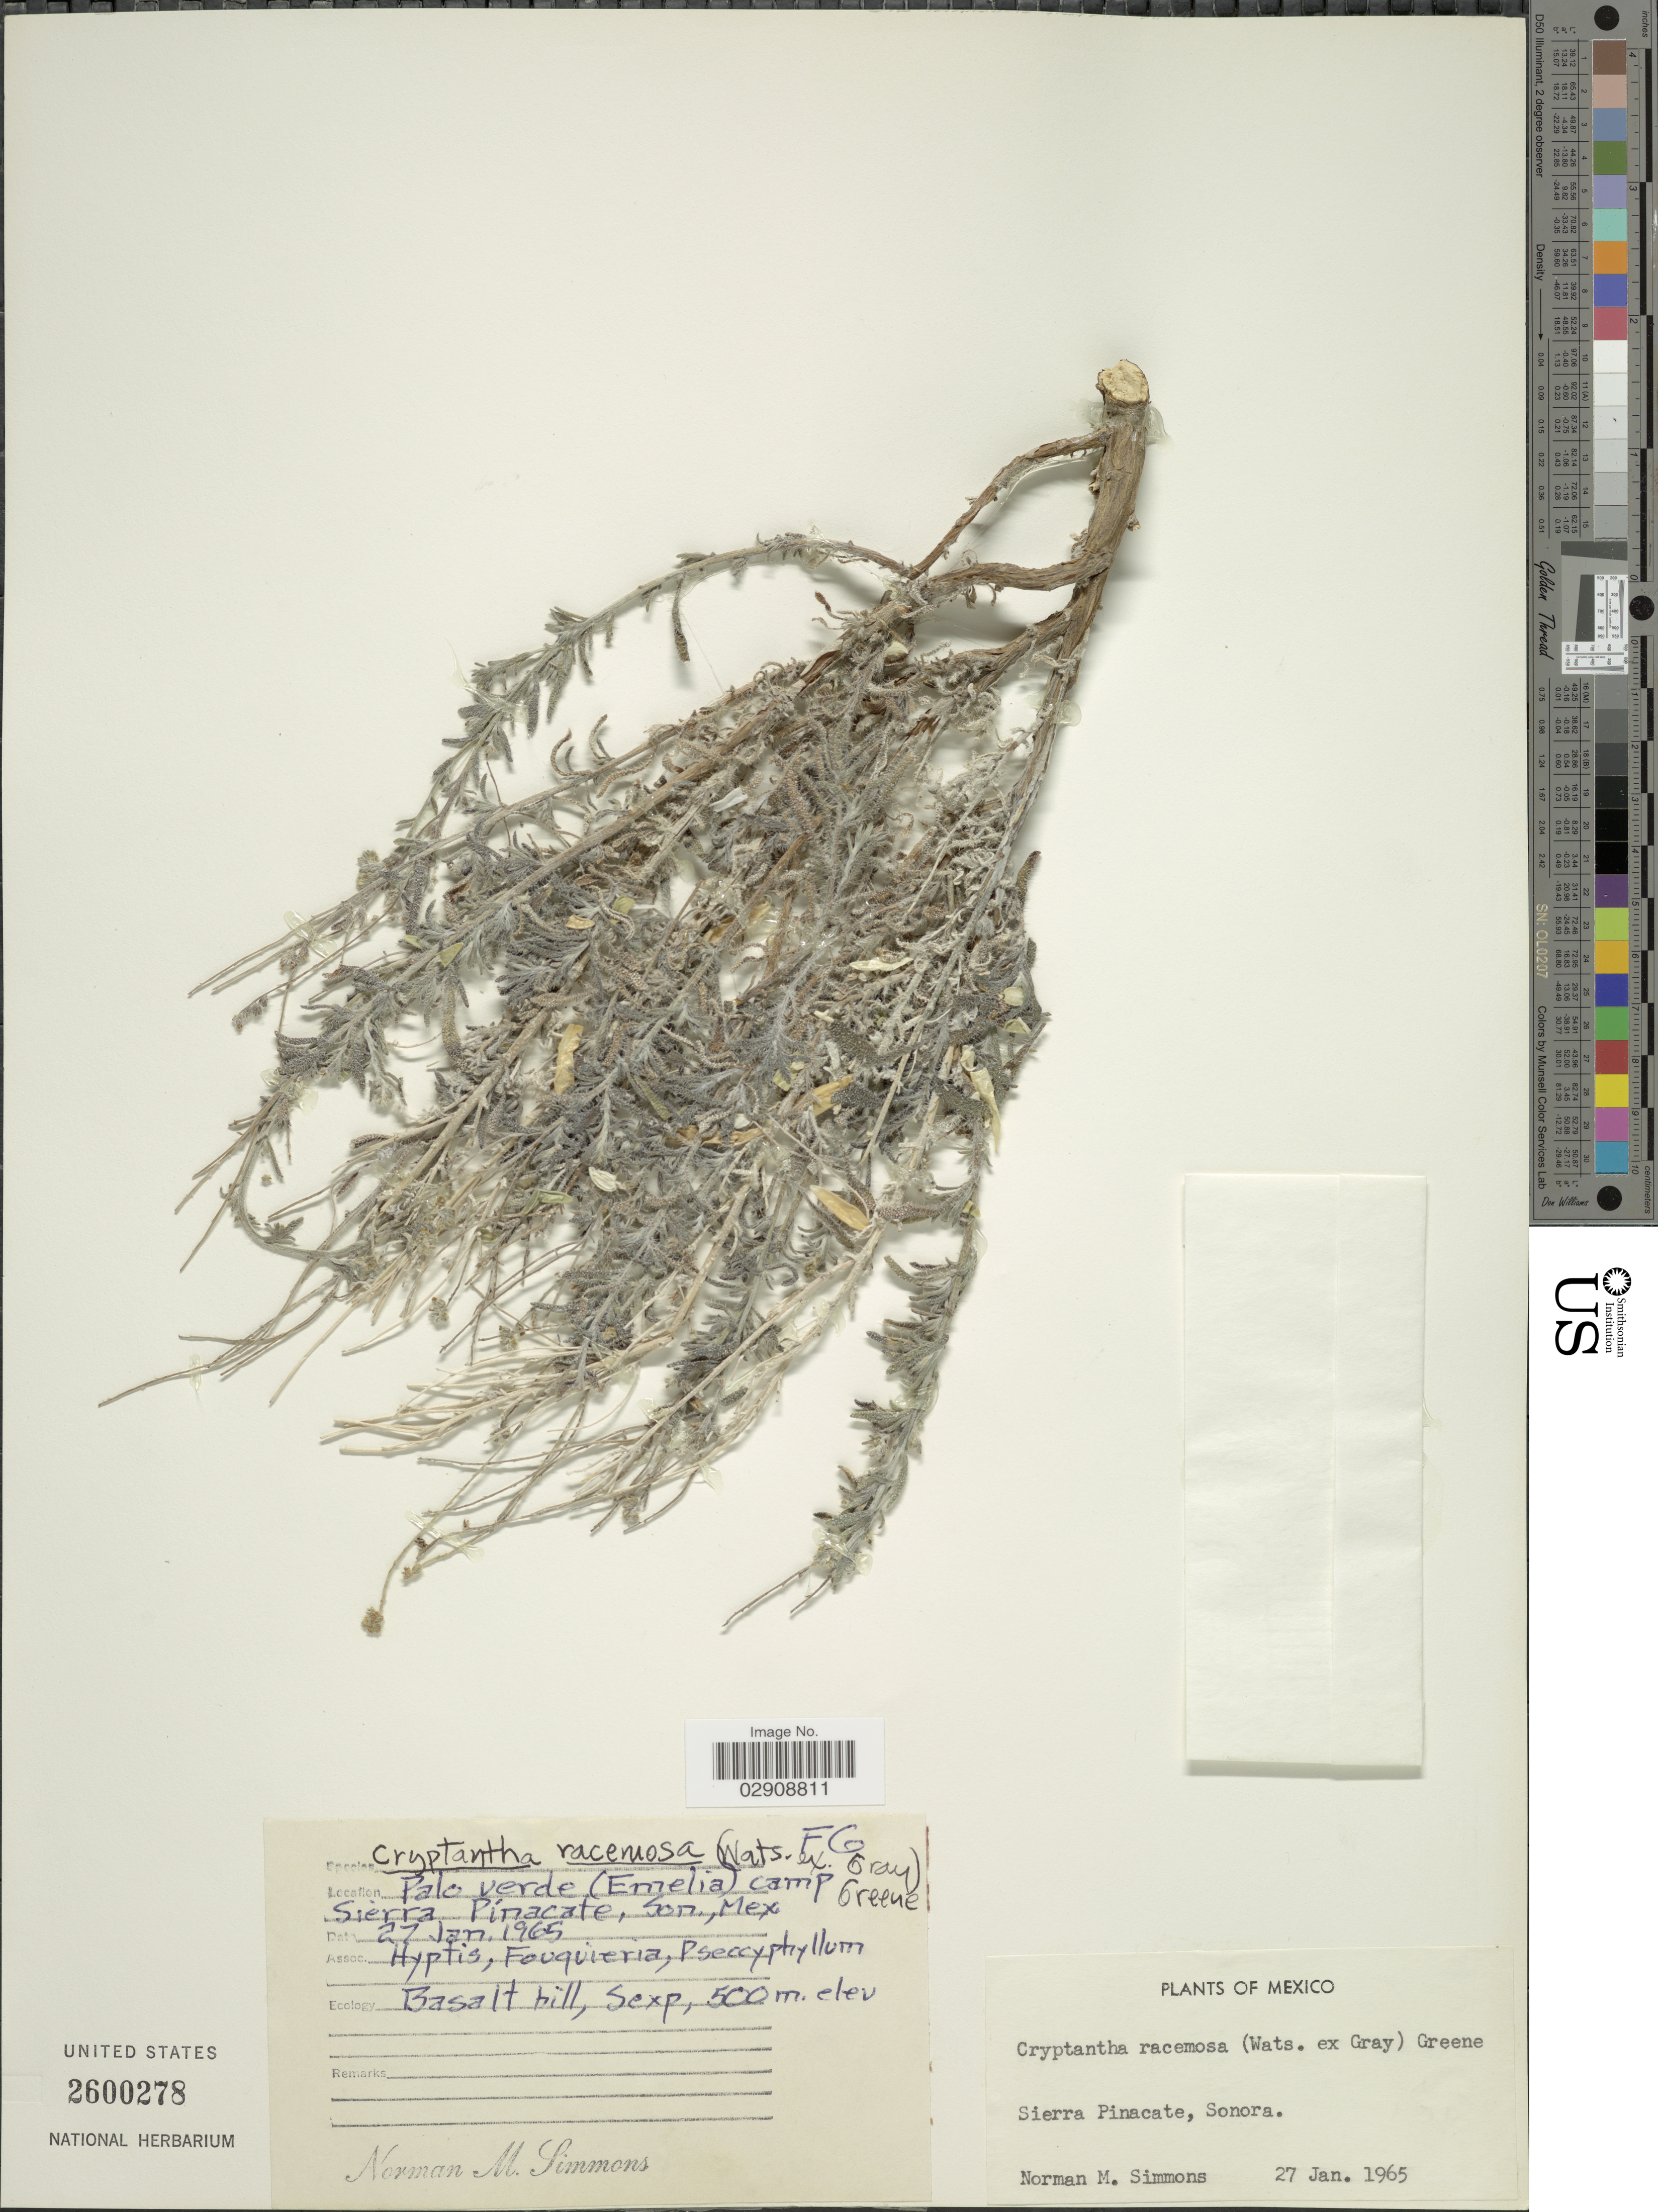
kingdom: Plantae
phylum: Tracheophyta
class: Magnoliopsida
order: Boraginales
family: Boraginaceae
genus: Cryptantha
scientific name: Cryptantha racemosa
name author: (S. Watson) Greene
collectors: N. M. Simmons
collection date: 1965-01-27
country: Mexico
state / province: Sonora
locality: Sierra Pinacate.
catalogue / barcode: US 2600278